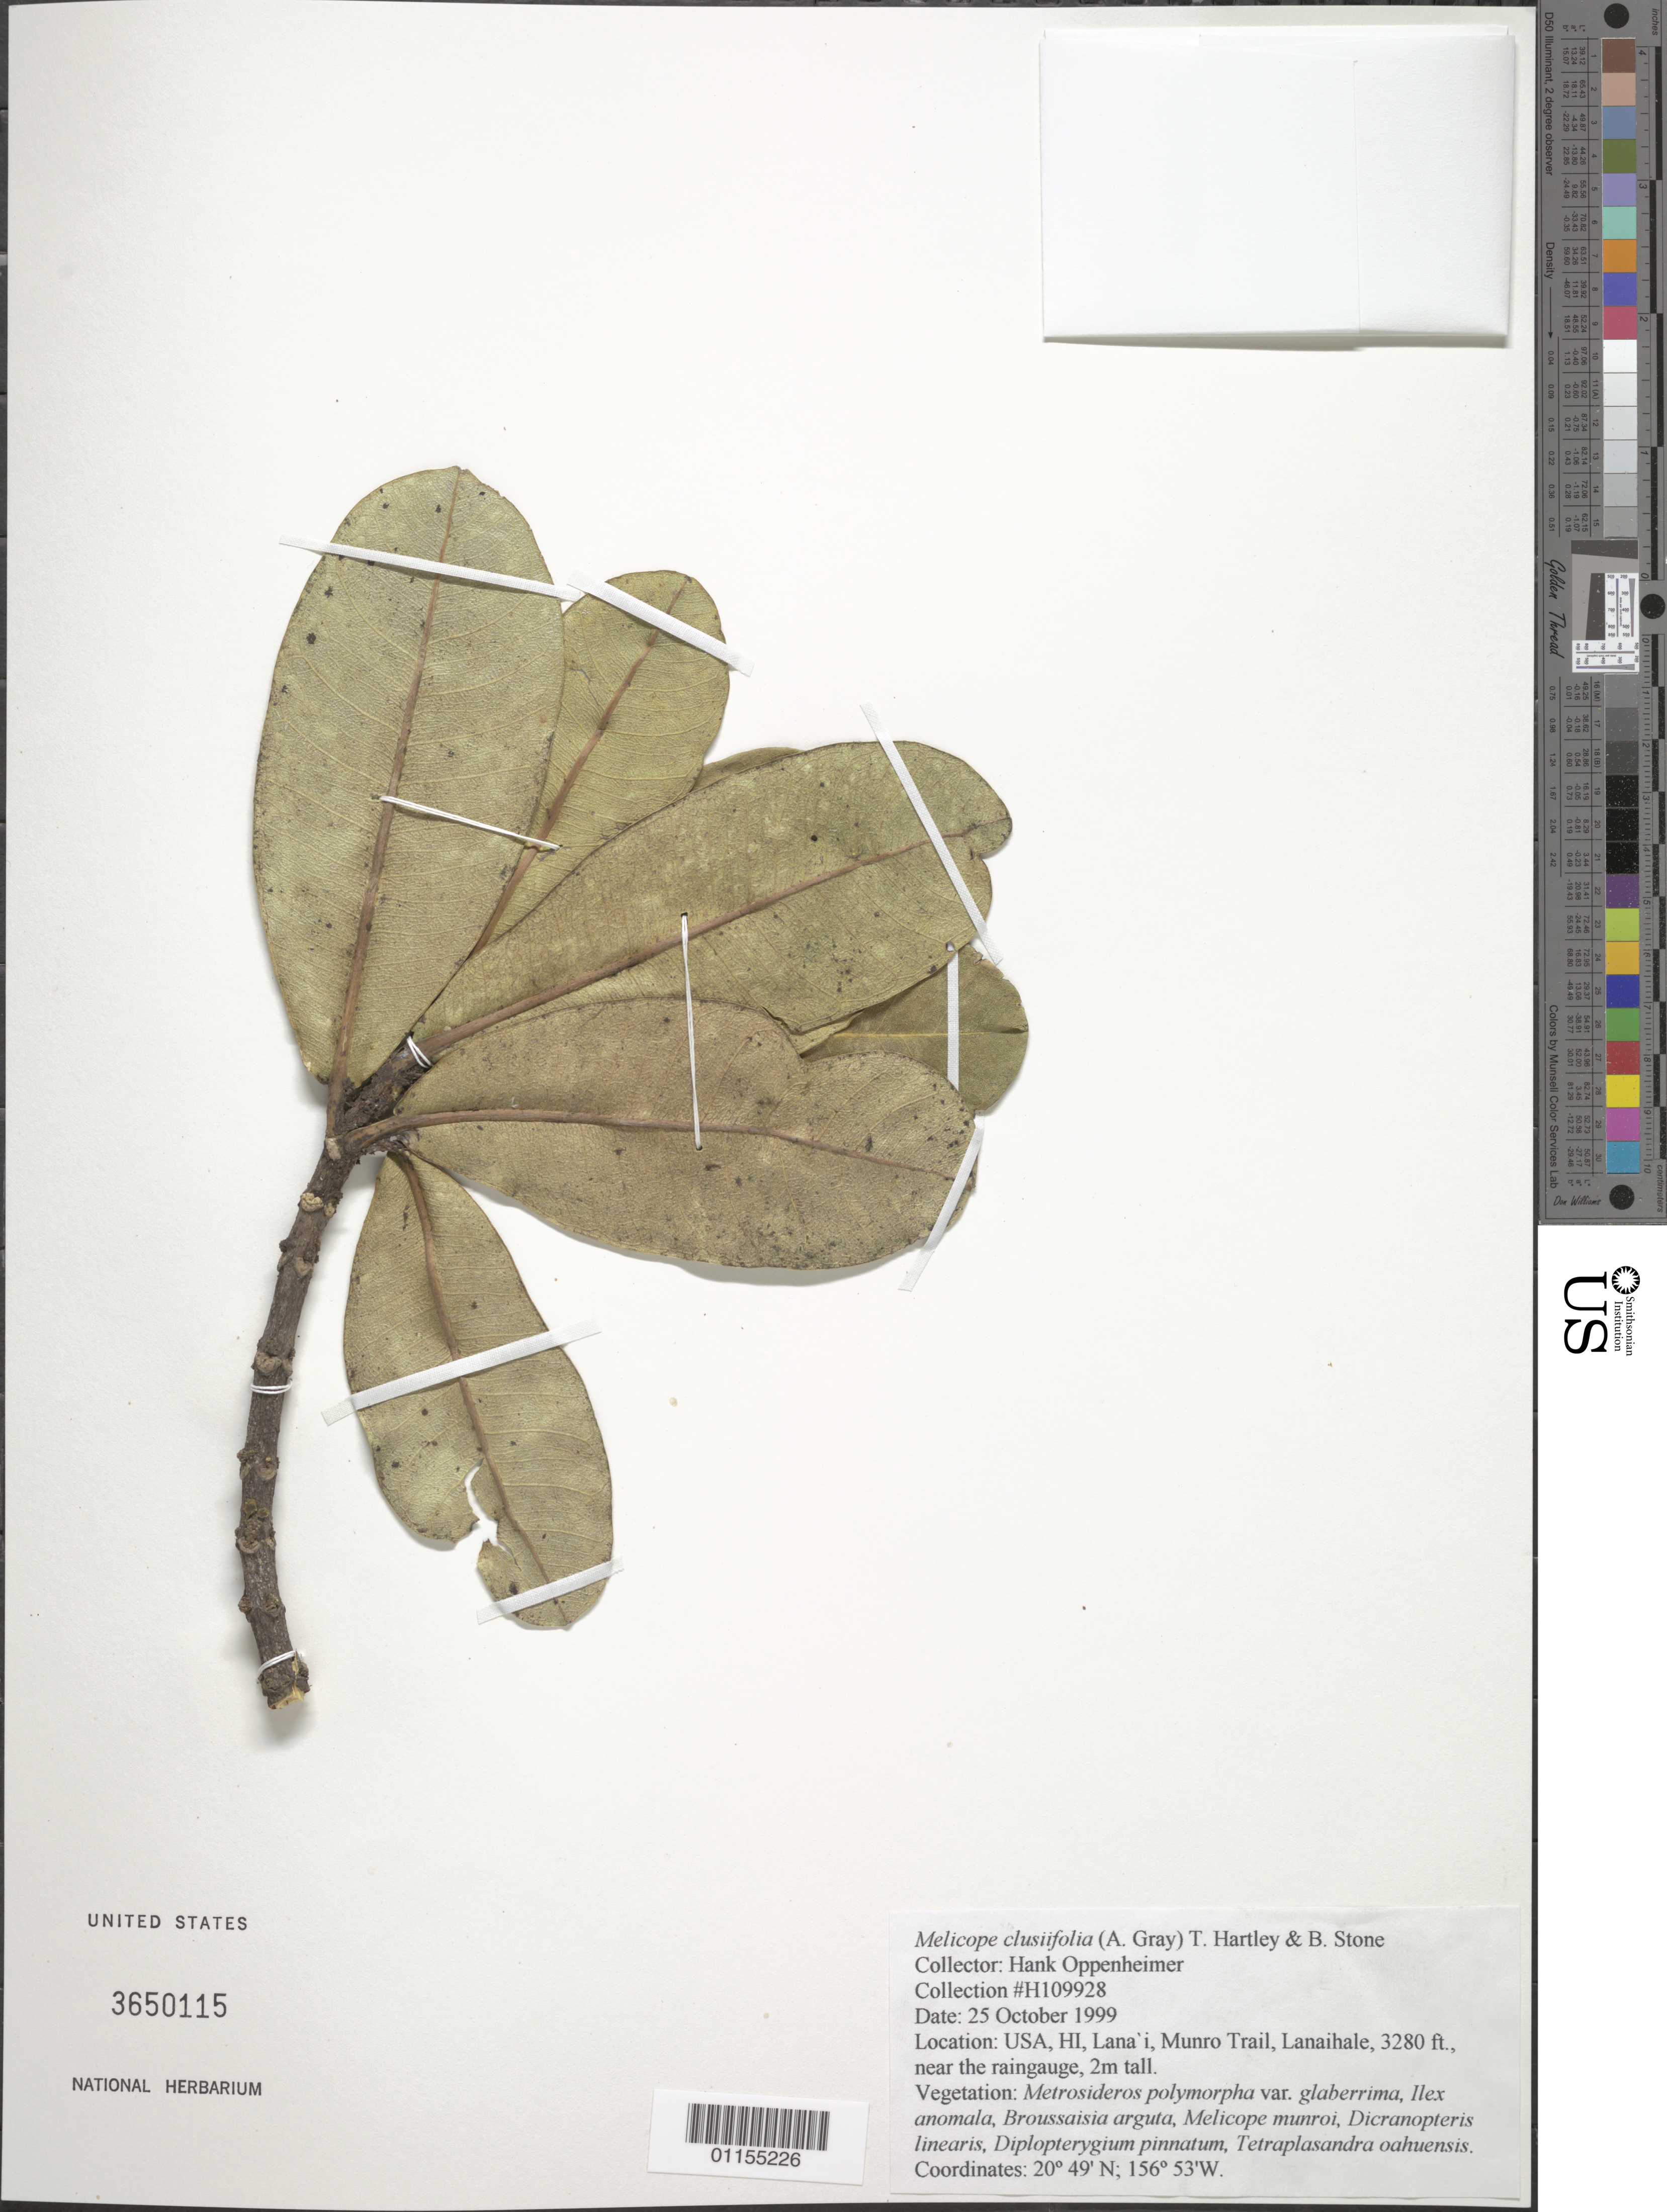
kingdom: Plantae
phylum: Tracheophyta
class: Magnoliopsida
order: Sapindales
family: Rutaceae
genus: Melicope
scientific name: Melicope clusiifolia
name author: (A. Gray) T.G. Hartley & B.C. Stone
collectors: H. L. Oppenheimer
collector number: H109928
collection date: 1999-10-25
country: United States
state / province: Hawaii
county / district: Maui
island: Lana'i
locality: Munro Trail, Lanaihale, near the raingauge.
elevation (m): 1000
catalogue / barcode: US 3650115